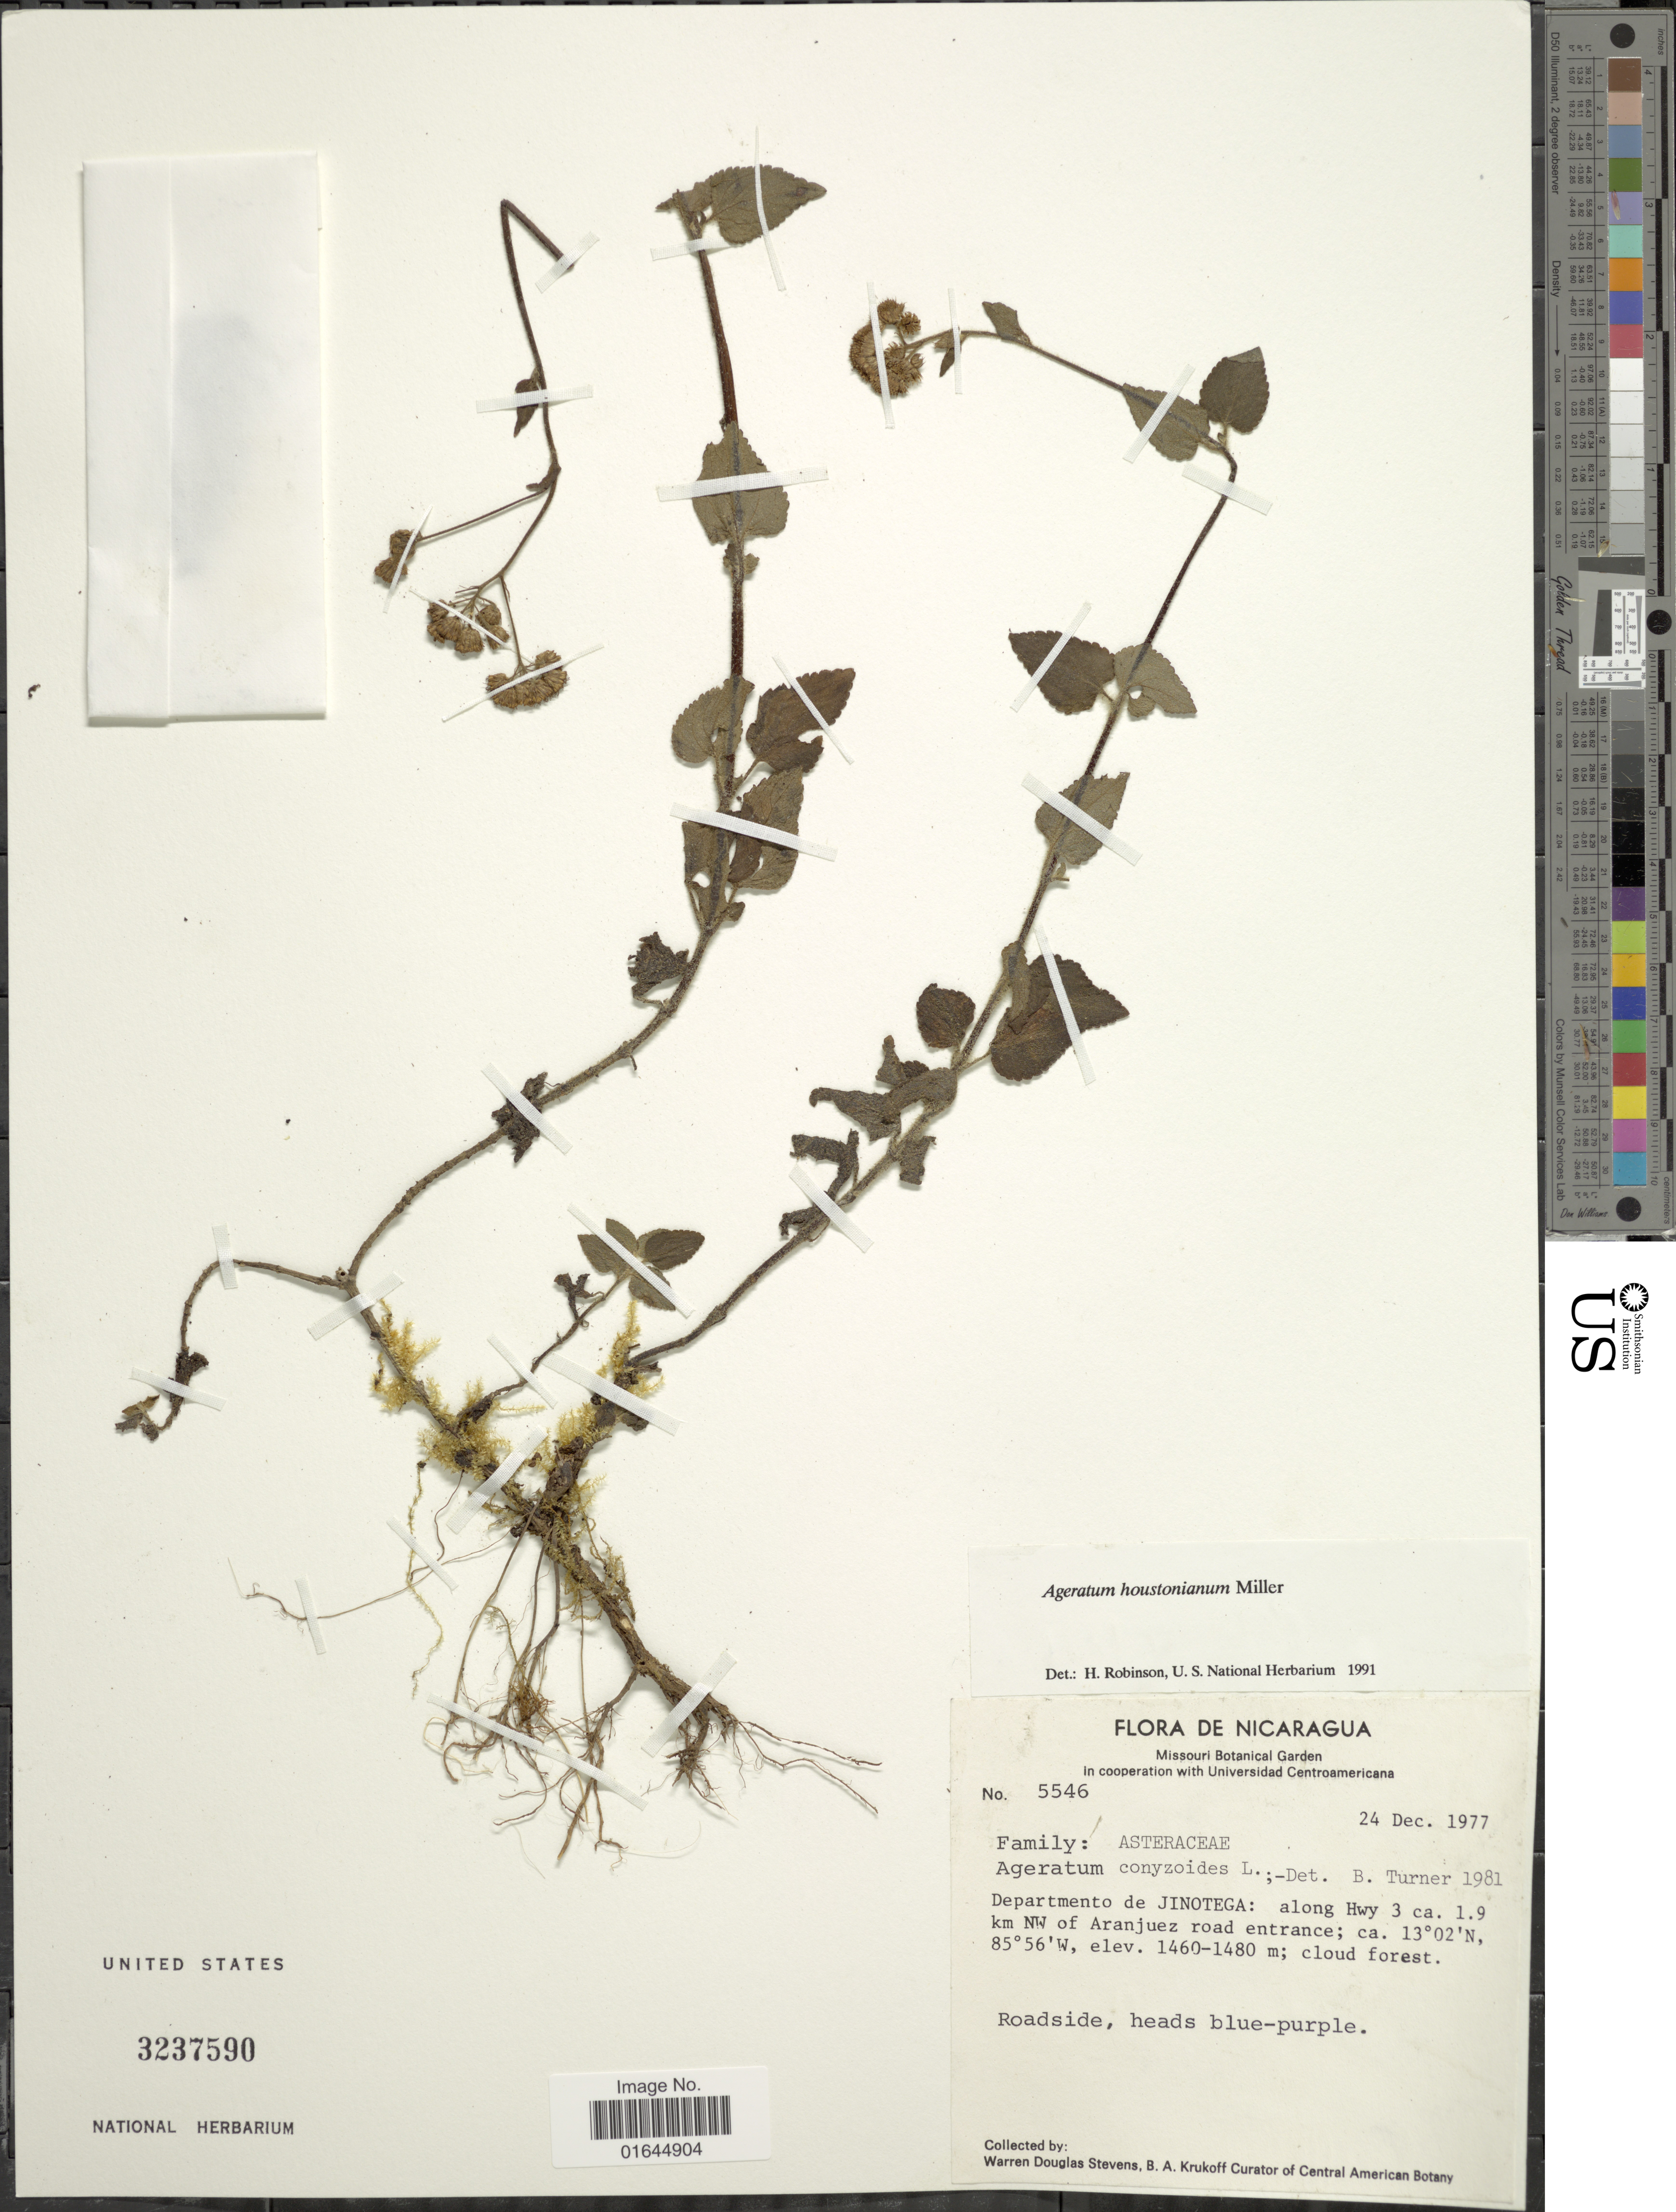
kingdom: Plantae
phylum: Tracheophyta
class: Magnoliopsida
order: Asterales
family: Asteraceae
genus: Ageratum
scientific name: Ageratum houstonianum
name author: Mill.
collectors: W. D. Stevens & B. A. Krukoff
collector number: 5546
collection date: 1977-12-24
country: Nicaragua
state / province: Jinotega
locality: Departamento de Jinotega: along Hwy 3 ca. 1.9 km NW of Aranjuez road entrance.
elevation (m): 1460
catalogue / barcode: US 3237590